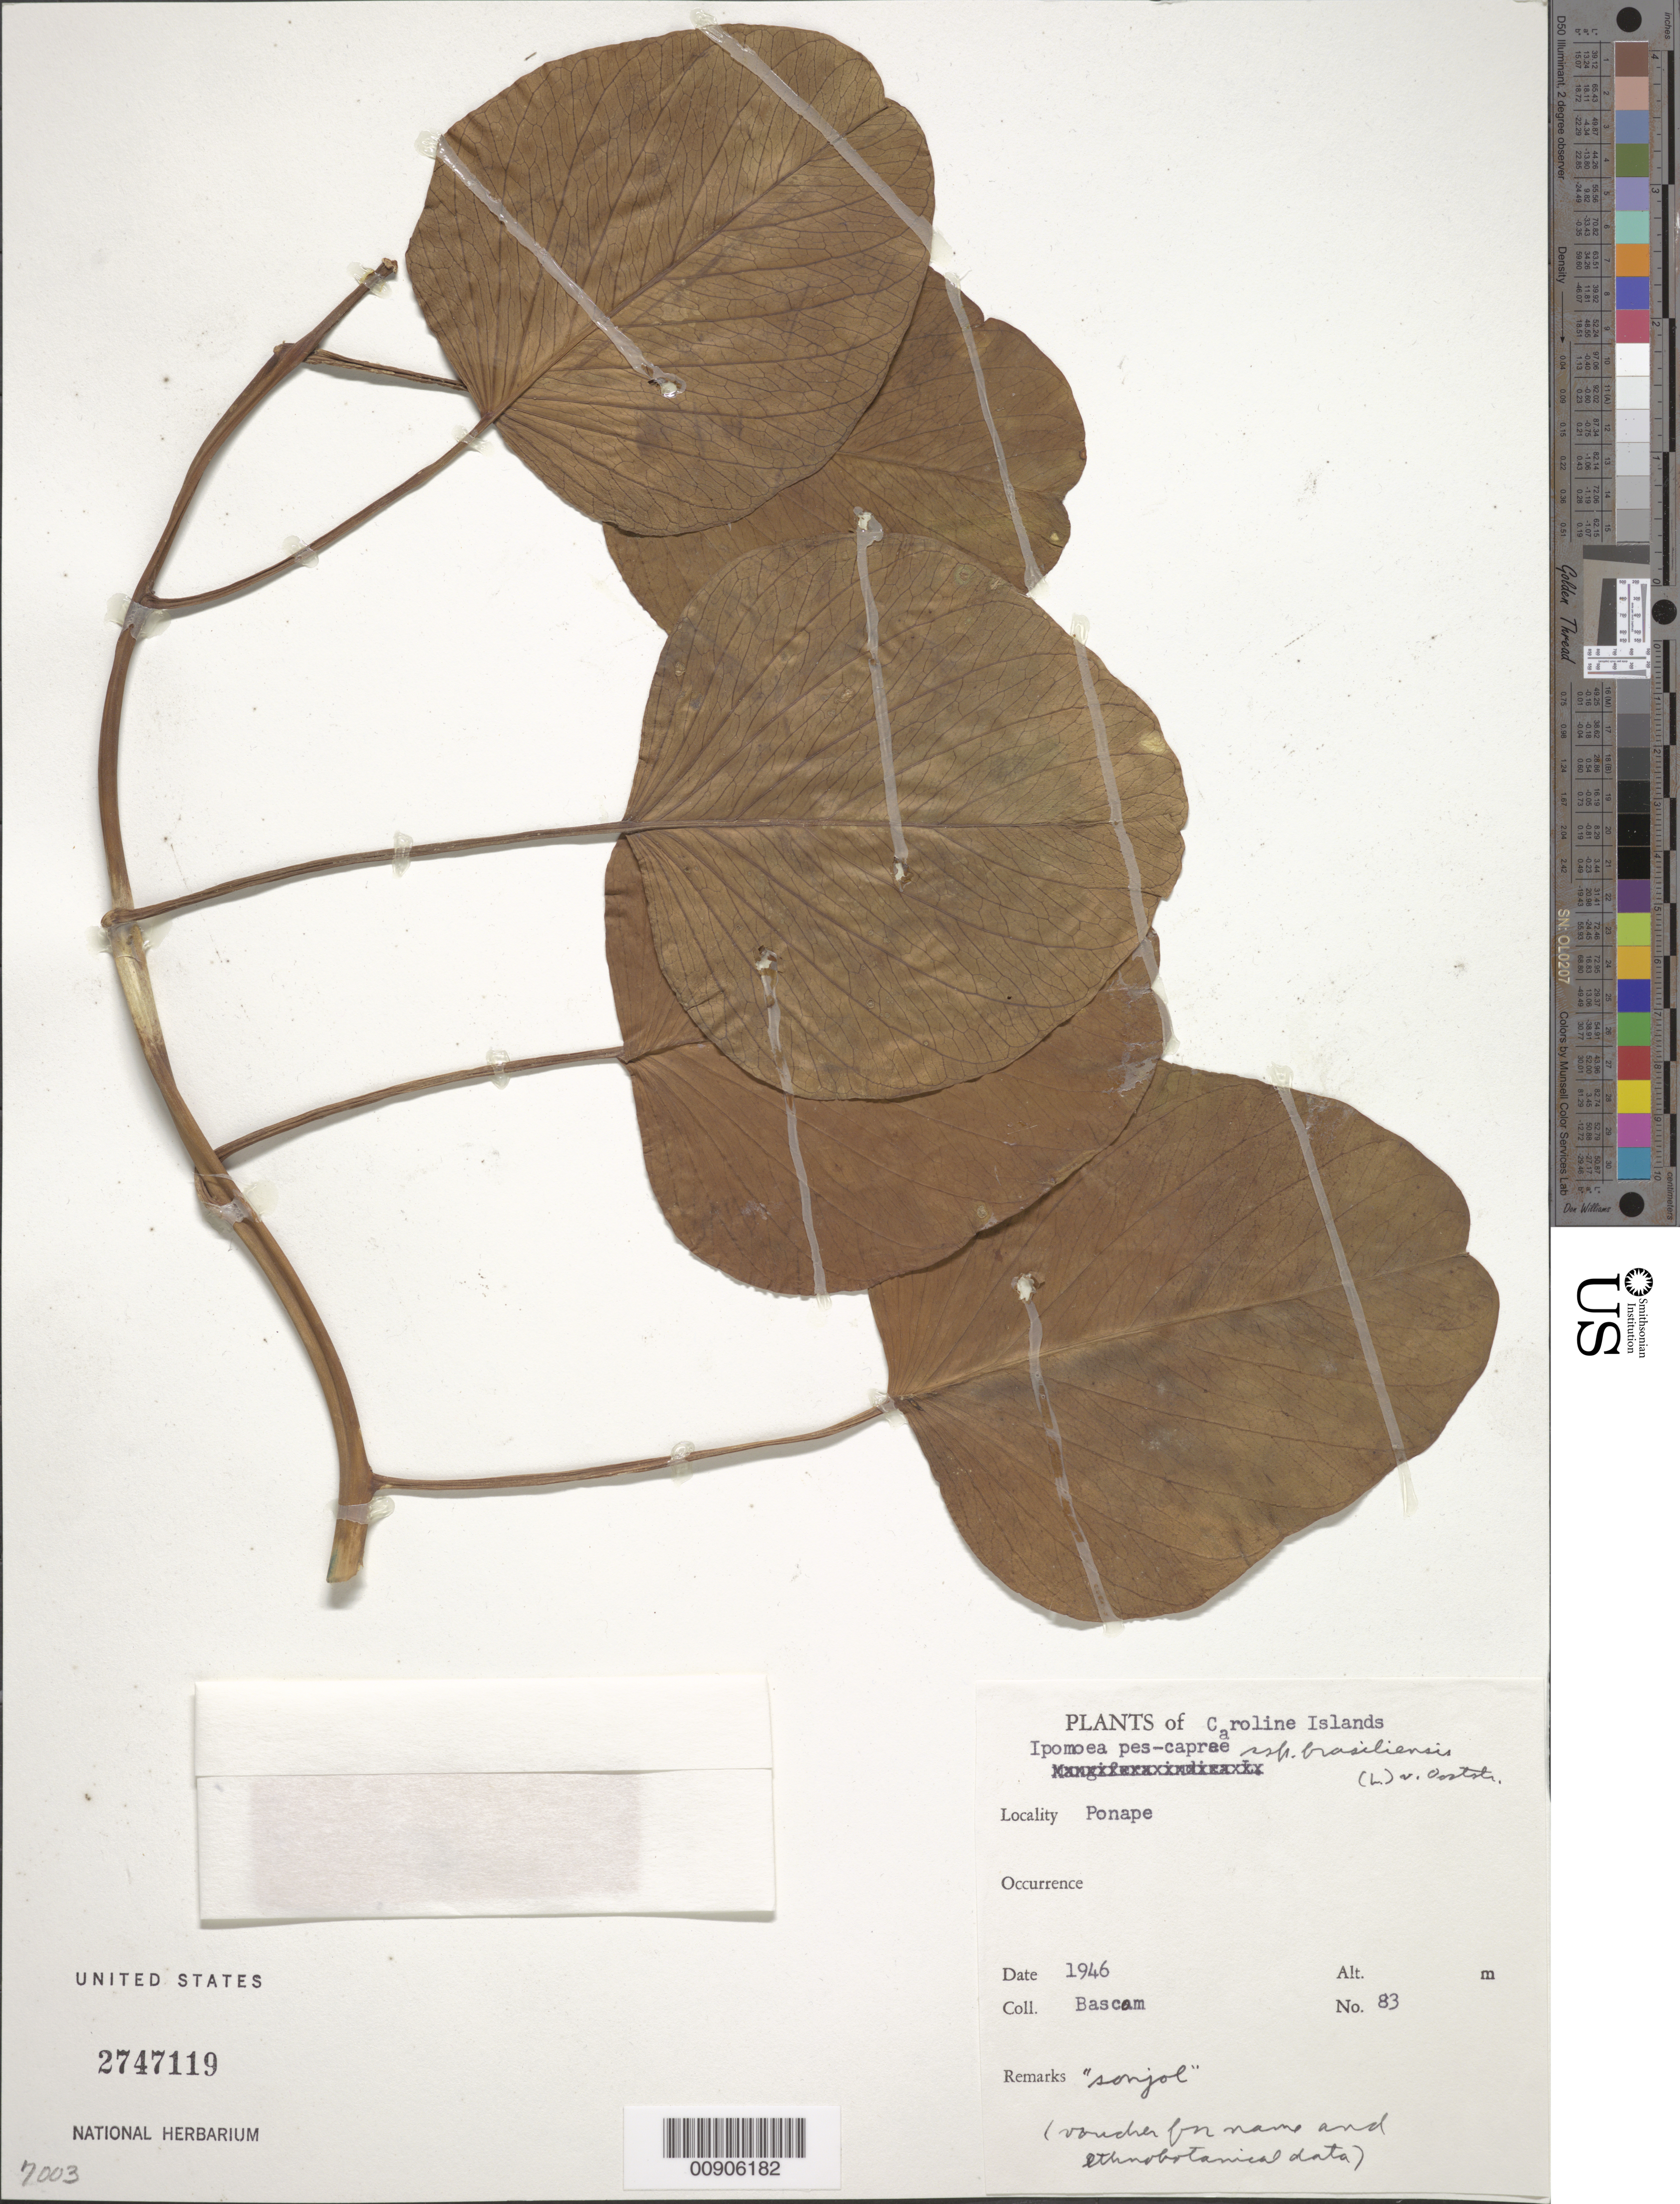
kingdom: Plantae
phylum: Tracheophyta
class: Magnoliopsida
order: Solanales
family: Convolvulaceae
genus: Ipomoea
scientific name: Ipomoea pes-caprae subsp. brasiliensis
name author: (L.) Ooststr.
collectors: Bascan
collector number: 83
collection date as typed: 1946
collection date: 1946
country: Micronesia, Federated States of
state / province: Pohnpei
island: Pohnpei (Ponape)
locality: Ponape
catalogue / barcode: US 2747119